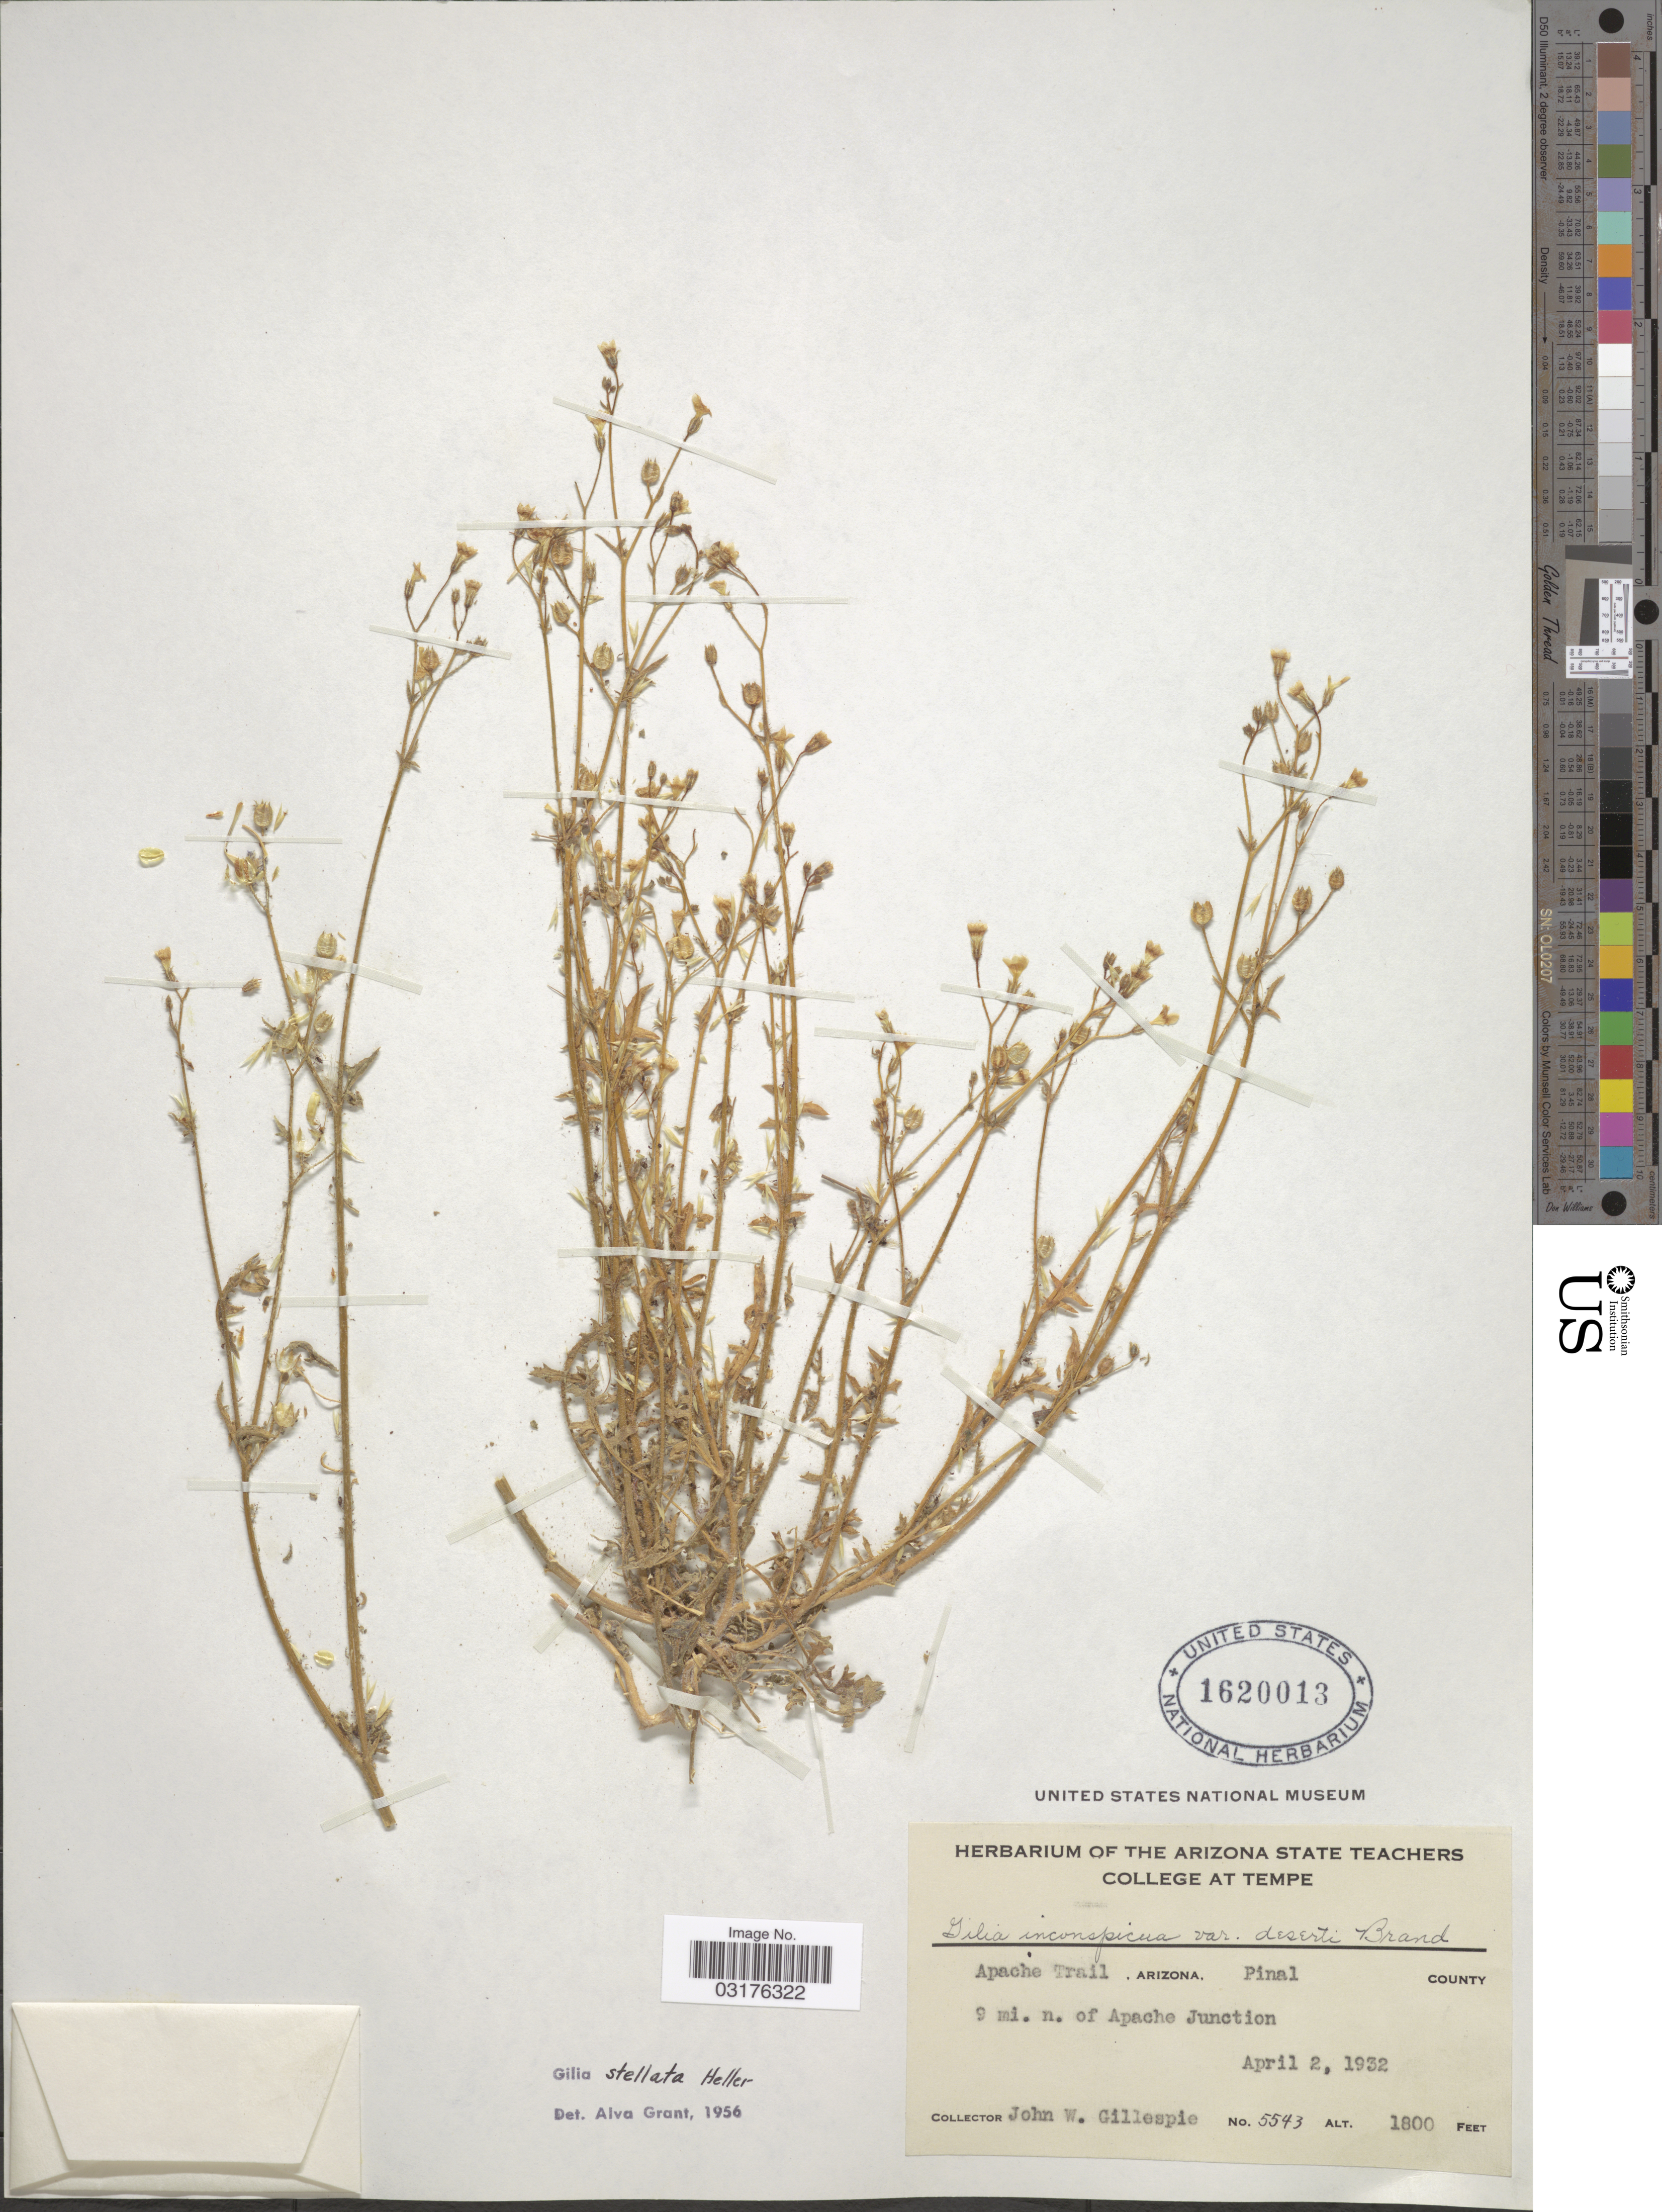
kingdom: Plantae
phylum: Tracheophyta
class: Magnoliopsida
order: Ericales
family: Polemoniaceae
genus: Gilia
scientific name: Gilia stellata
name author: A. Heller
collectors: J. W. Gillespie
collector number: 5543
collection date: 1932-04-02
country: United States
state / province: Arizona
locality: Apache Trail, Arizona, Pinal County, 9 mi. n. of Apache Junction.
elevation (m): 549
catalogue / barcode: US 1620013